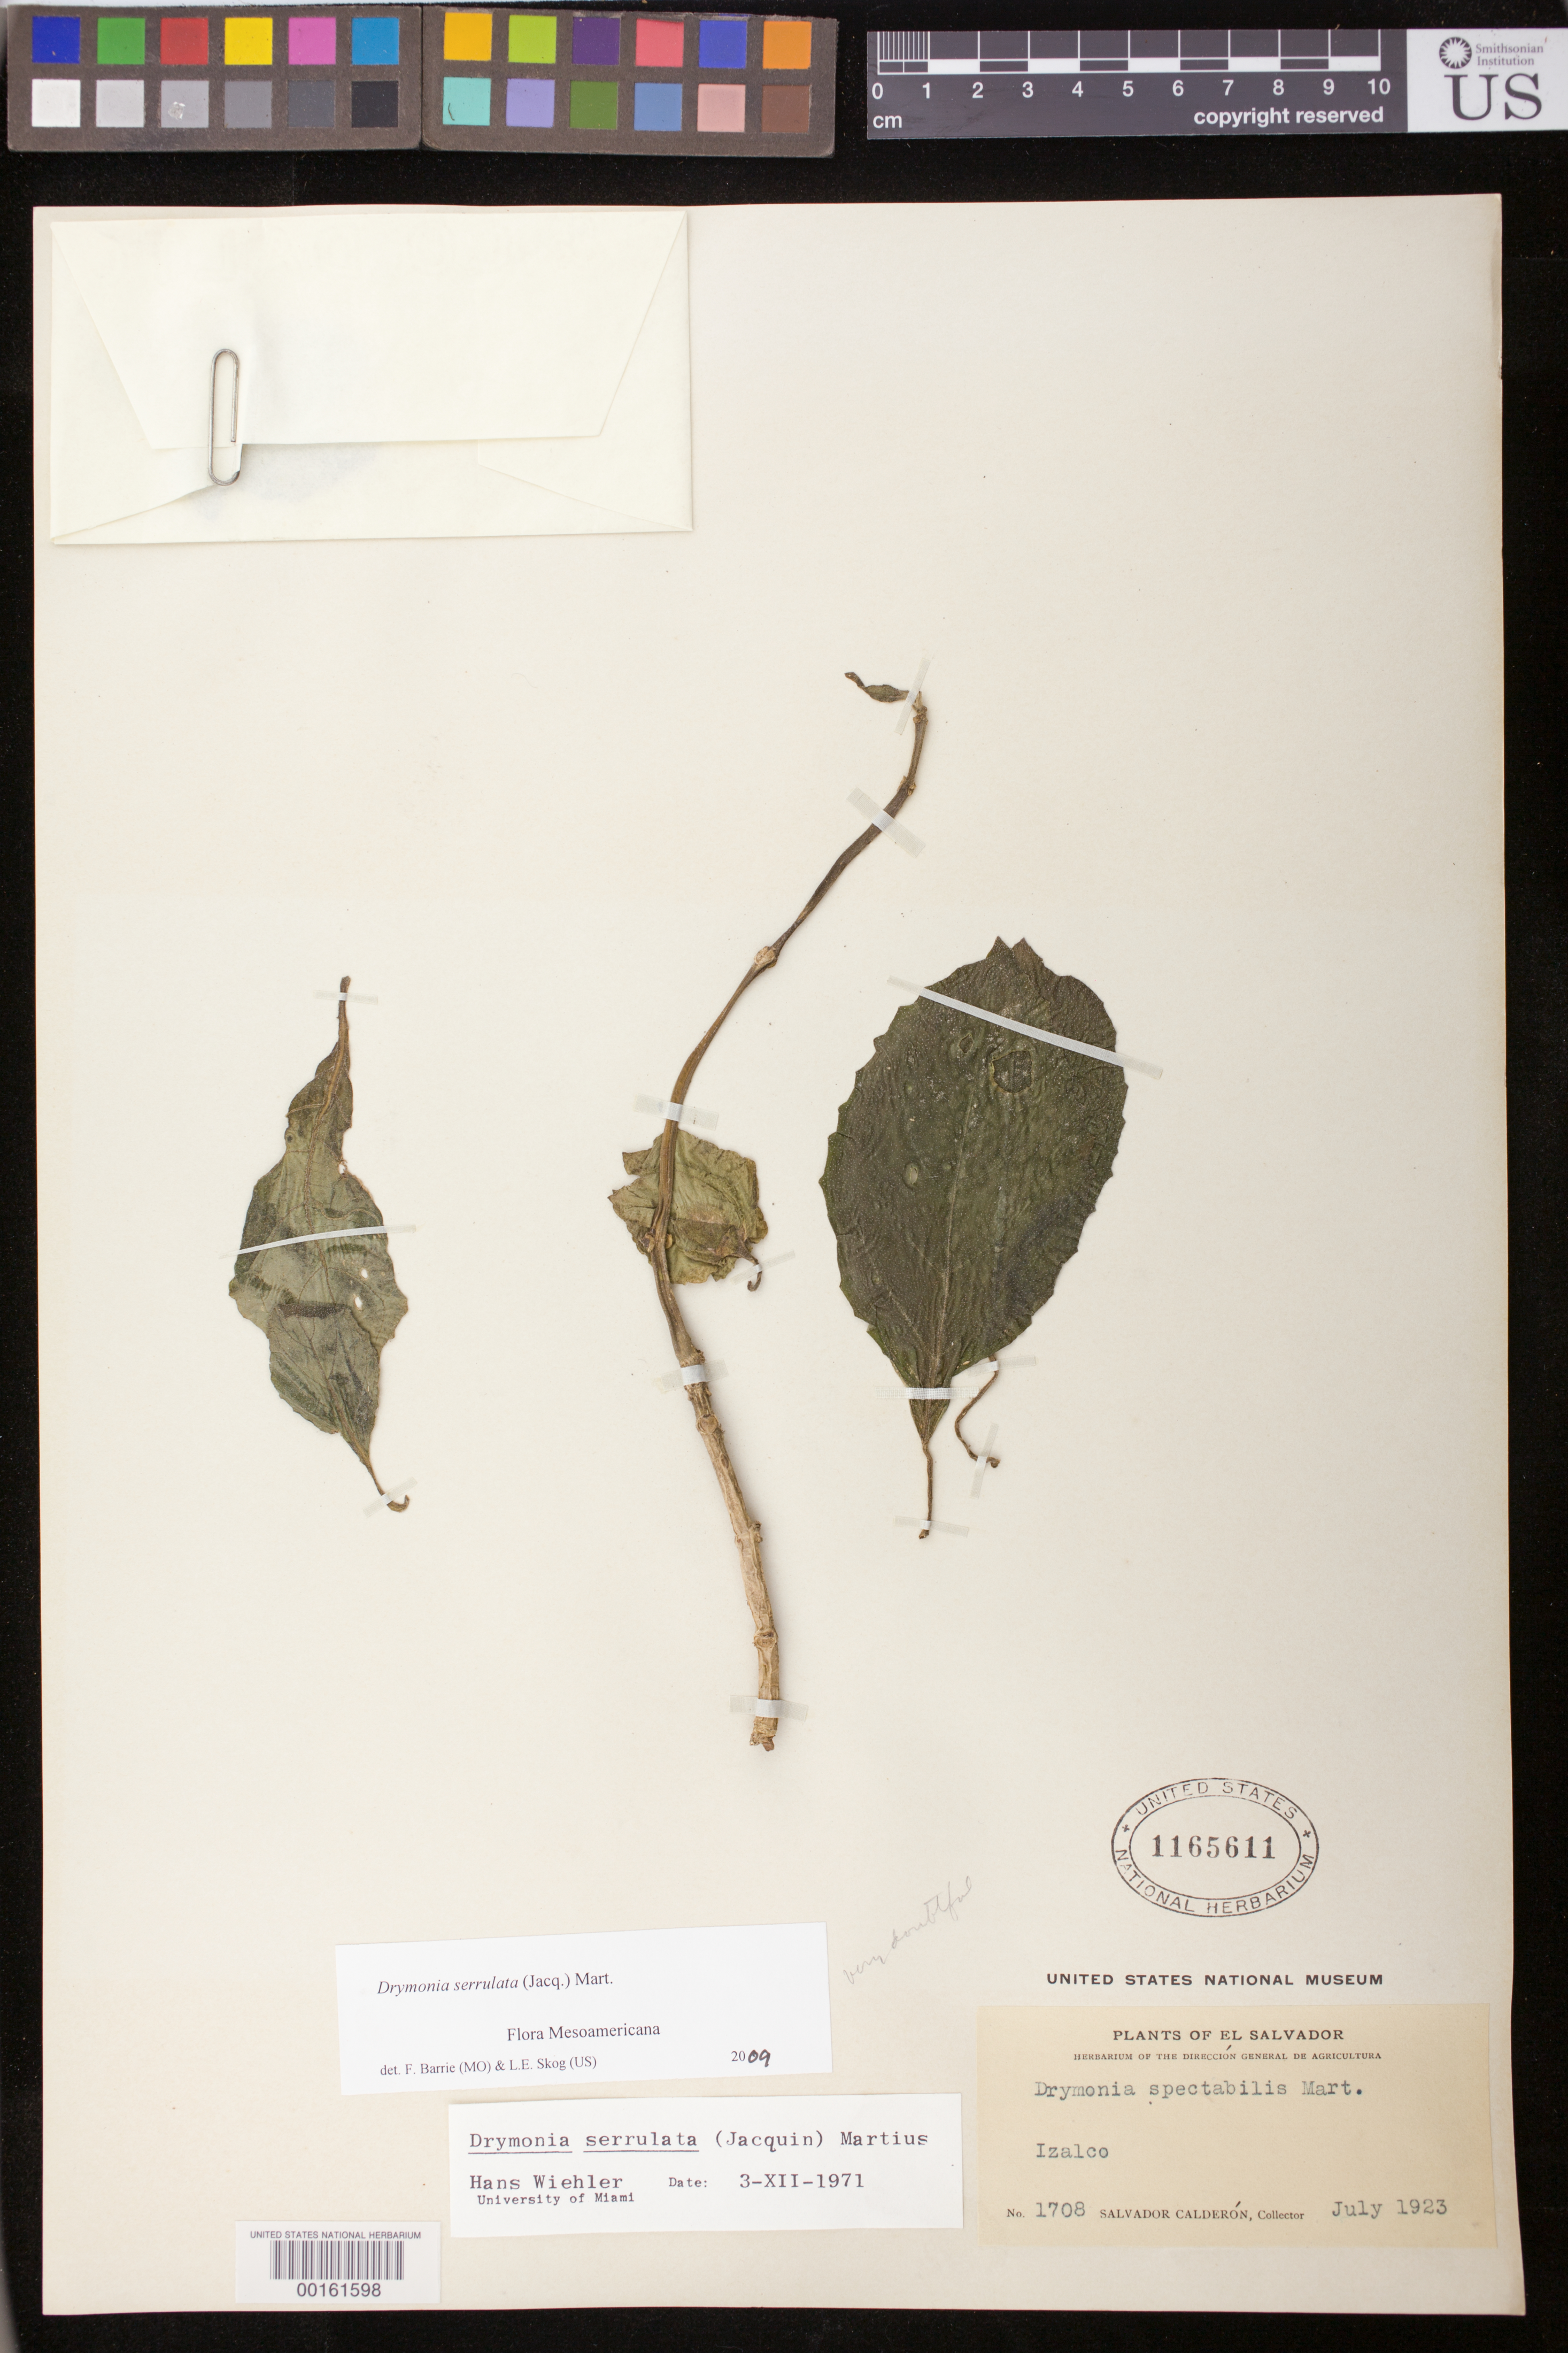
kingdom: Plantae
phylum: Tracheophyta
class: Magnoliopsida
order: Lamiales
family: Gesneriaceae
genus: Drymonia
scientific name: Drymonia serrulata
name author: (Jacq.) Mart.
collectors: S. Calderón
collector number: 1708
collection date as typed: Jul 1923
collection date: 1923-07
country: El Salvador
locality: Izalco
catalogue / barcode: US 1165611